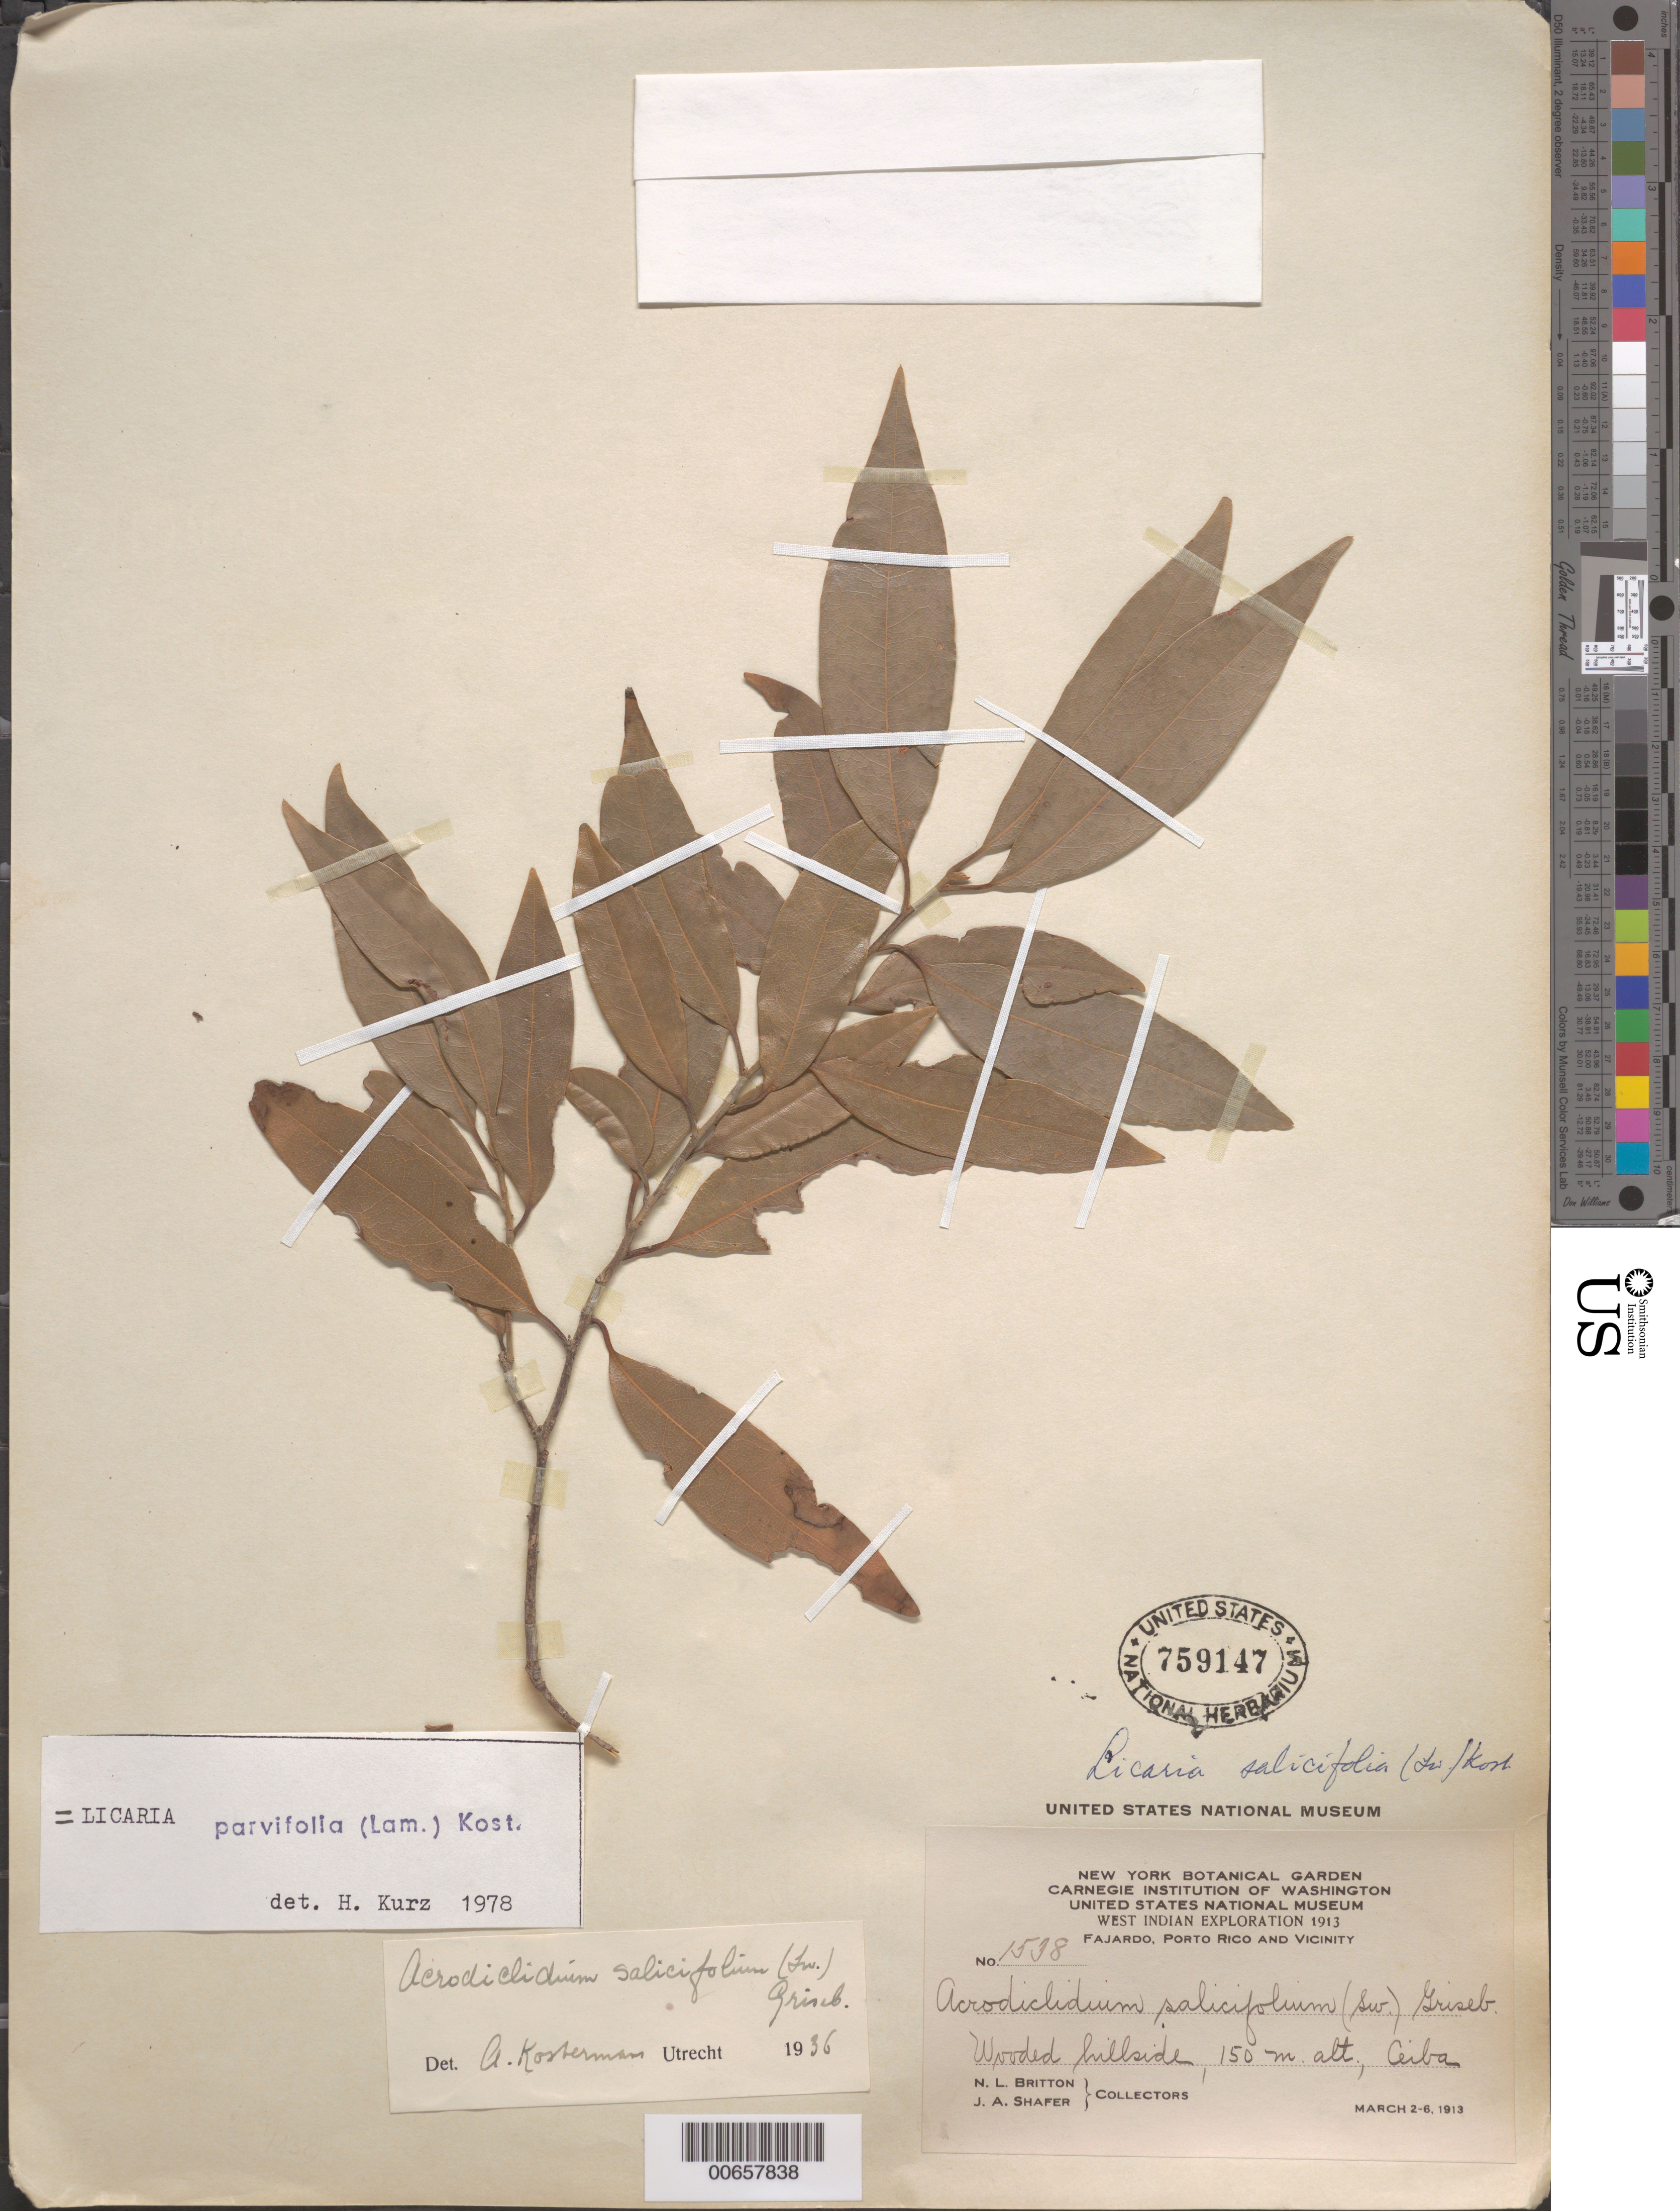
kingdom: Plantae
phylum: Tracheophyta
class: Magnoliopsida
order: Laurales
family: Lauraceae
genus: Licaria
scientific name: Licaria parvifolia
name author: (Lam.) Kosterm. ex León & Alain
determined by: Kurz, H.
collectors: N. Britton & J. A. Shafer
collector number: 1538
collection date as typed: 02 Mar 1913 to 06 Mar 1913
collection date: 1913-03-02/1913-03-06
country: Puerto Rico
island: Greater Antilles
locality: Fajardo, vic of; Ceiba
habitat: Wooded hillside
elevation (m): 150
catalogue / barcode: US 759147